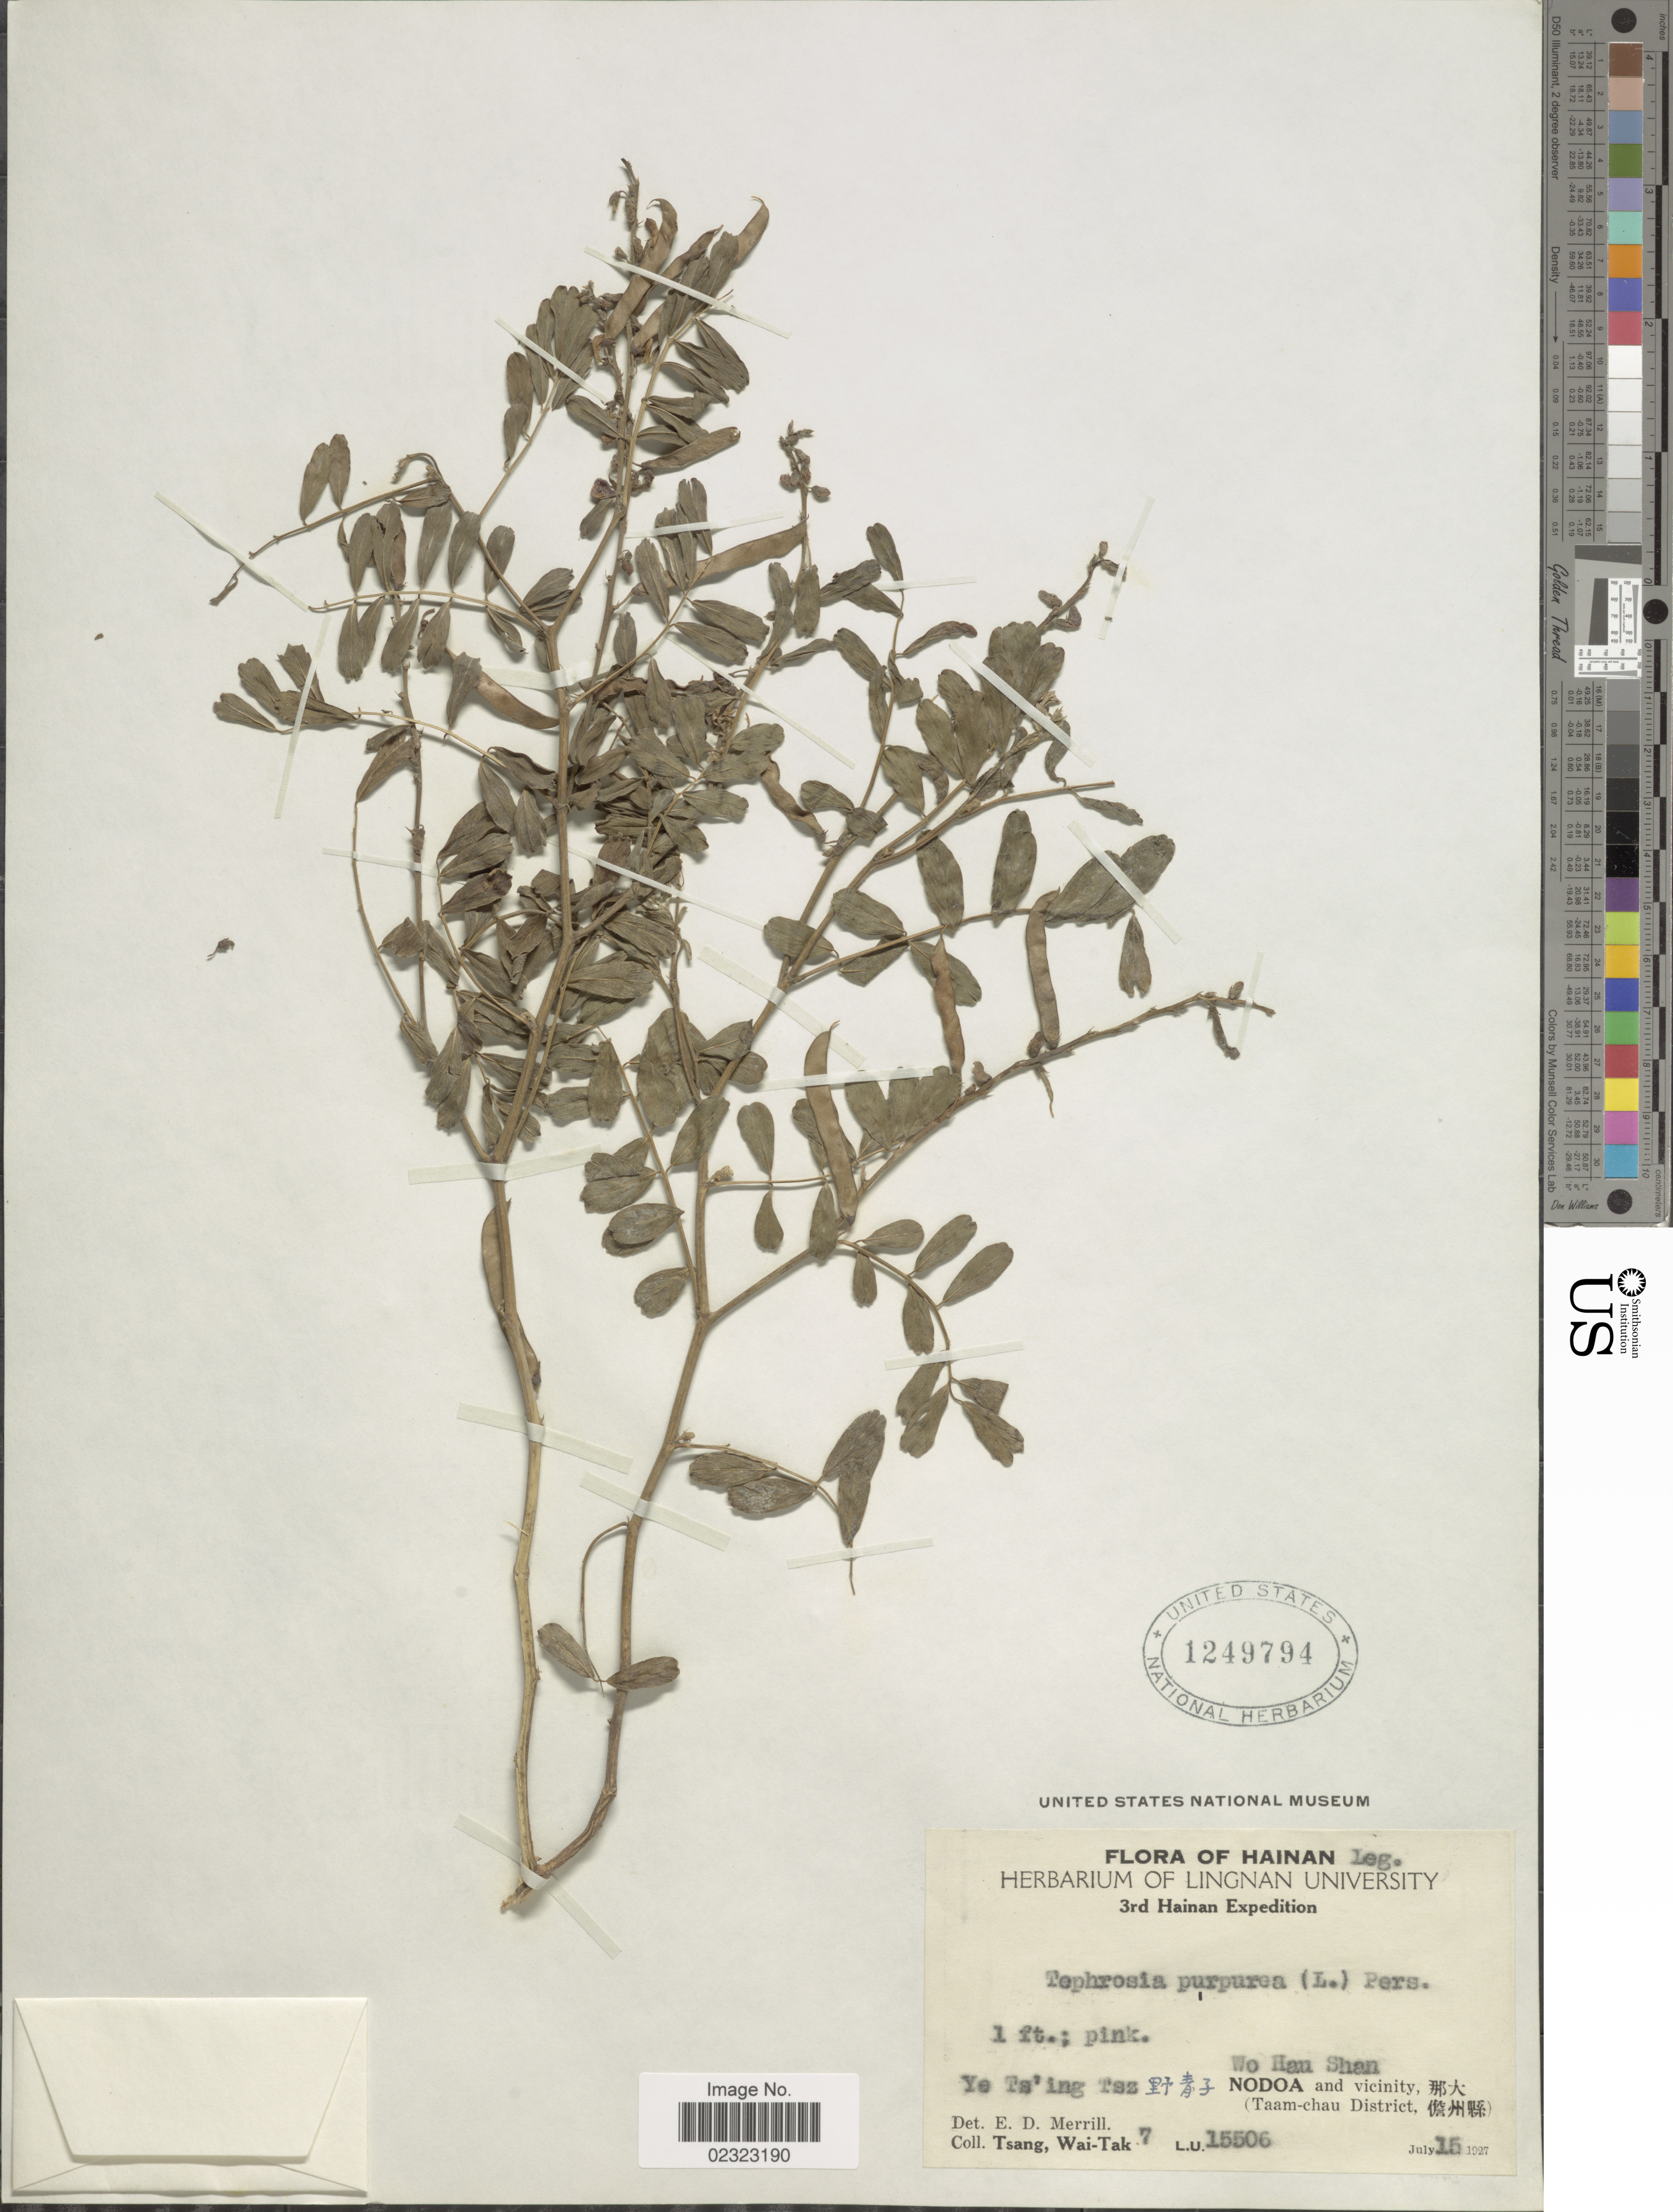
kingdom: Plantae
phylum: Tracheophyta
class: Magnoliopsida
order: Fabales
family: Fabaceae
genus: Tephrosia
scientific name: Tephrosia purpurea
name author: (L.) Pers.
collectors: W. T. Tsang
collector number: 7L.U.15506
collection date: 1927-07-16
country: China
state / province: Hainan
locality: Ye Ts'ing Tsz Wo Hau Shan Nodoa and vicinity, (Taam-chau District)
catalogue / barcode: US 1249794